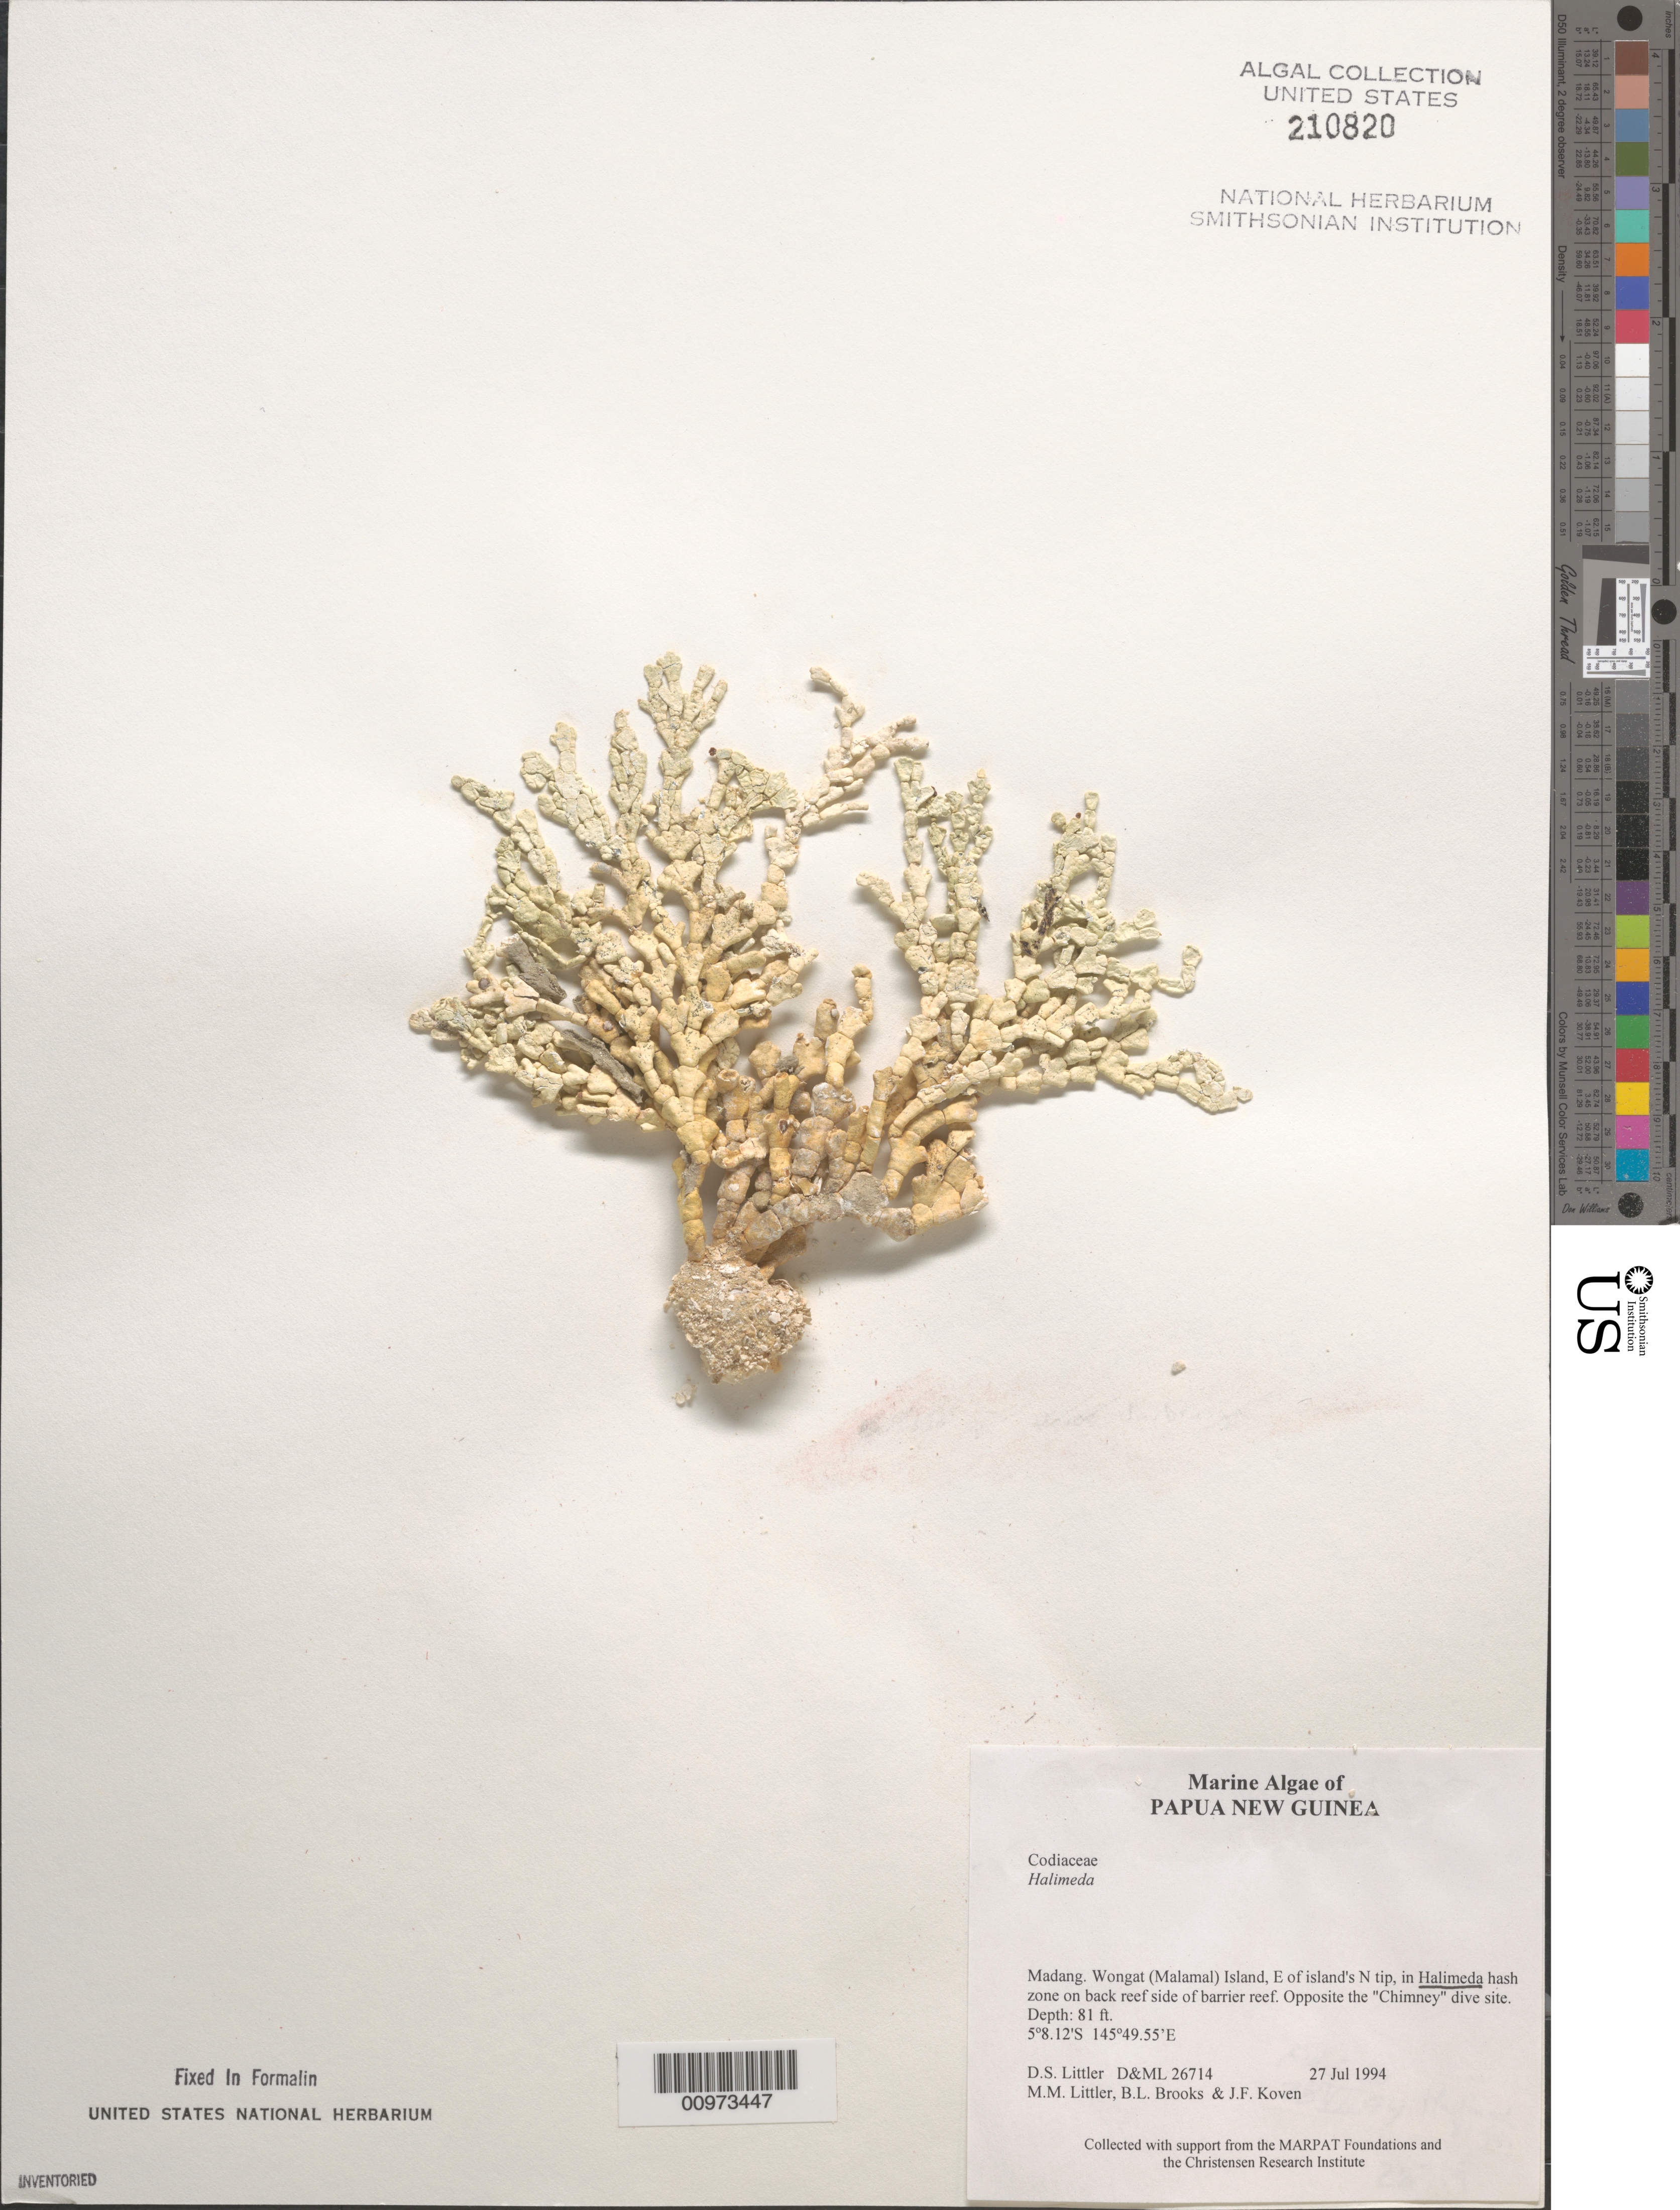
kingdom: Plantae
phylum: Chlorophyta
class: Ulvophyceae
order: Bryopsidales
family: Halimedaceae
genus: Halimeda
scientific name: Halimeda sp.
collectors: D. S. Littler, M. M. Littler, B. Brooks & J. Koven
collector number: D&ML 26714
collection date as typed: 27 Jul 1994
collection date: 1994-07-27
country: Papua New Guinea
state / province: Madang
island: Wongat [Malamal]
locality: East of island's north tip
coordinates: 5 8.12'S, 145 49.55'E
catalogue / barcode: US 210820